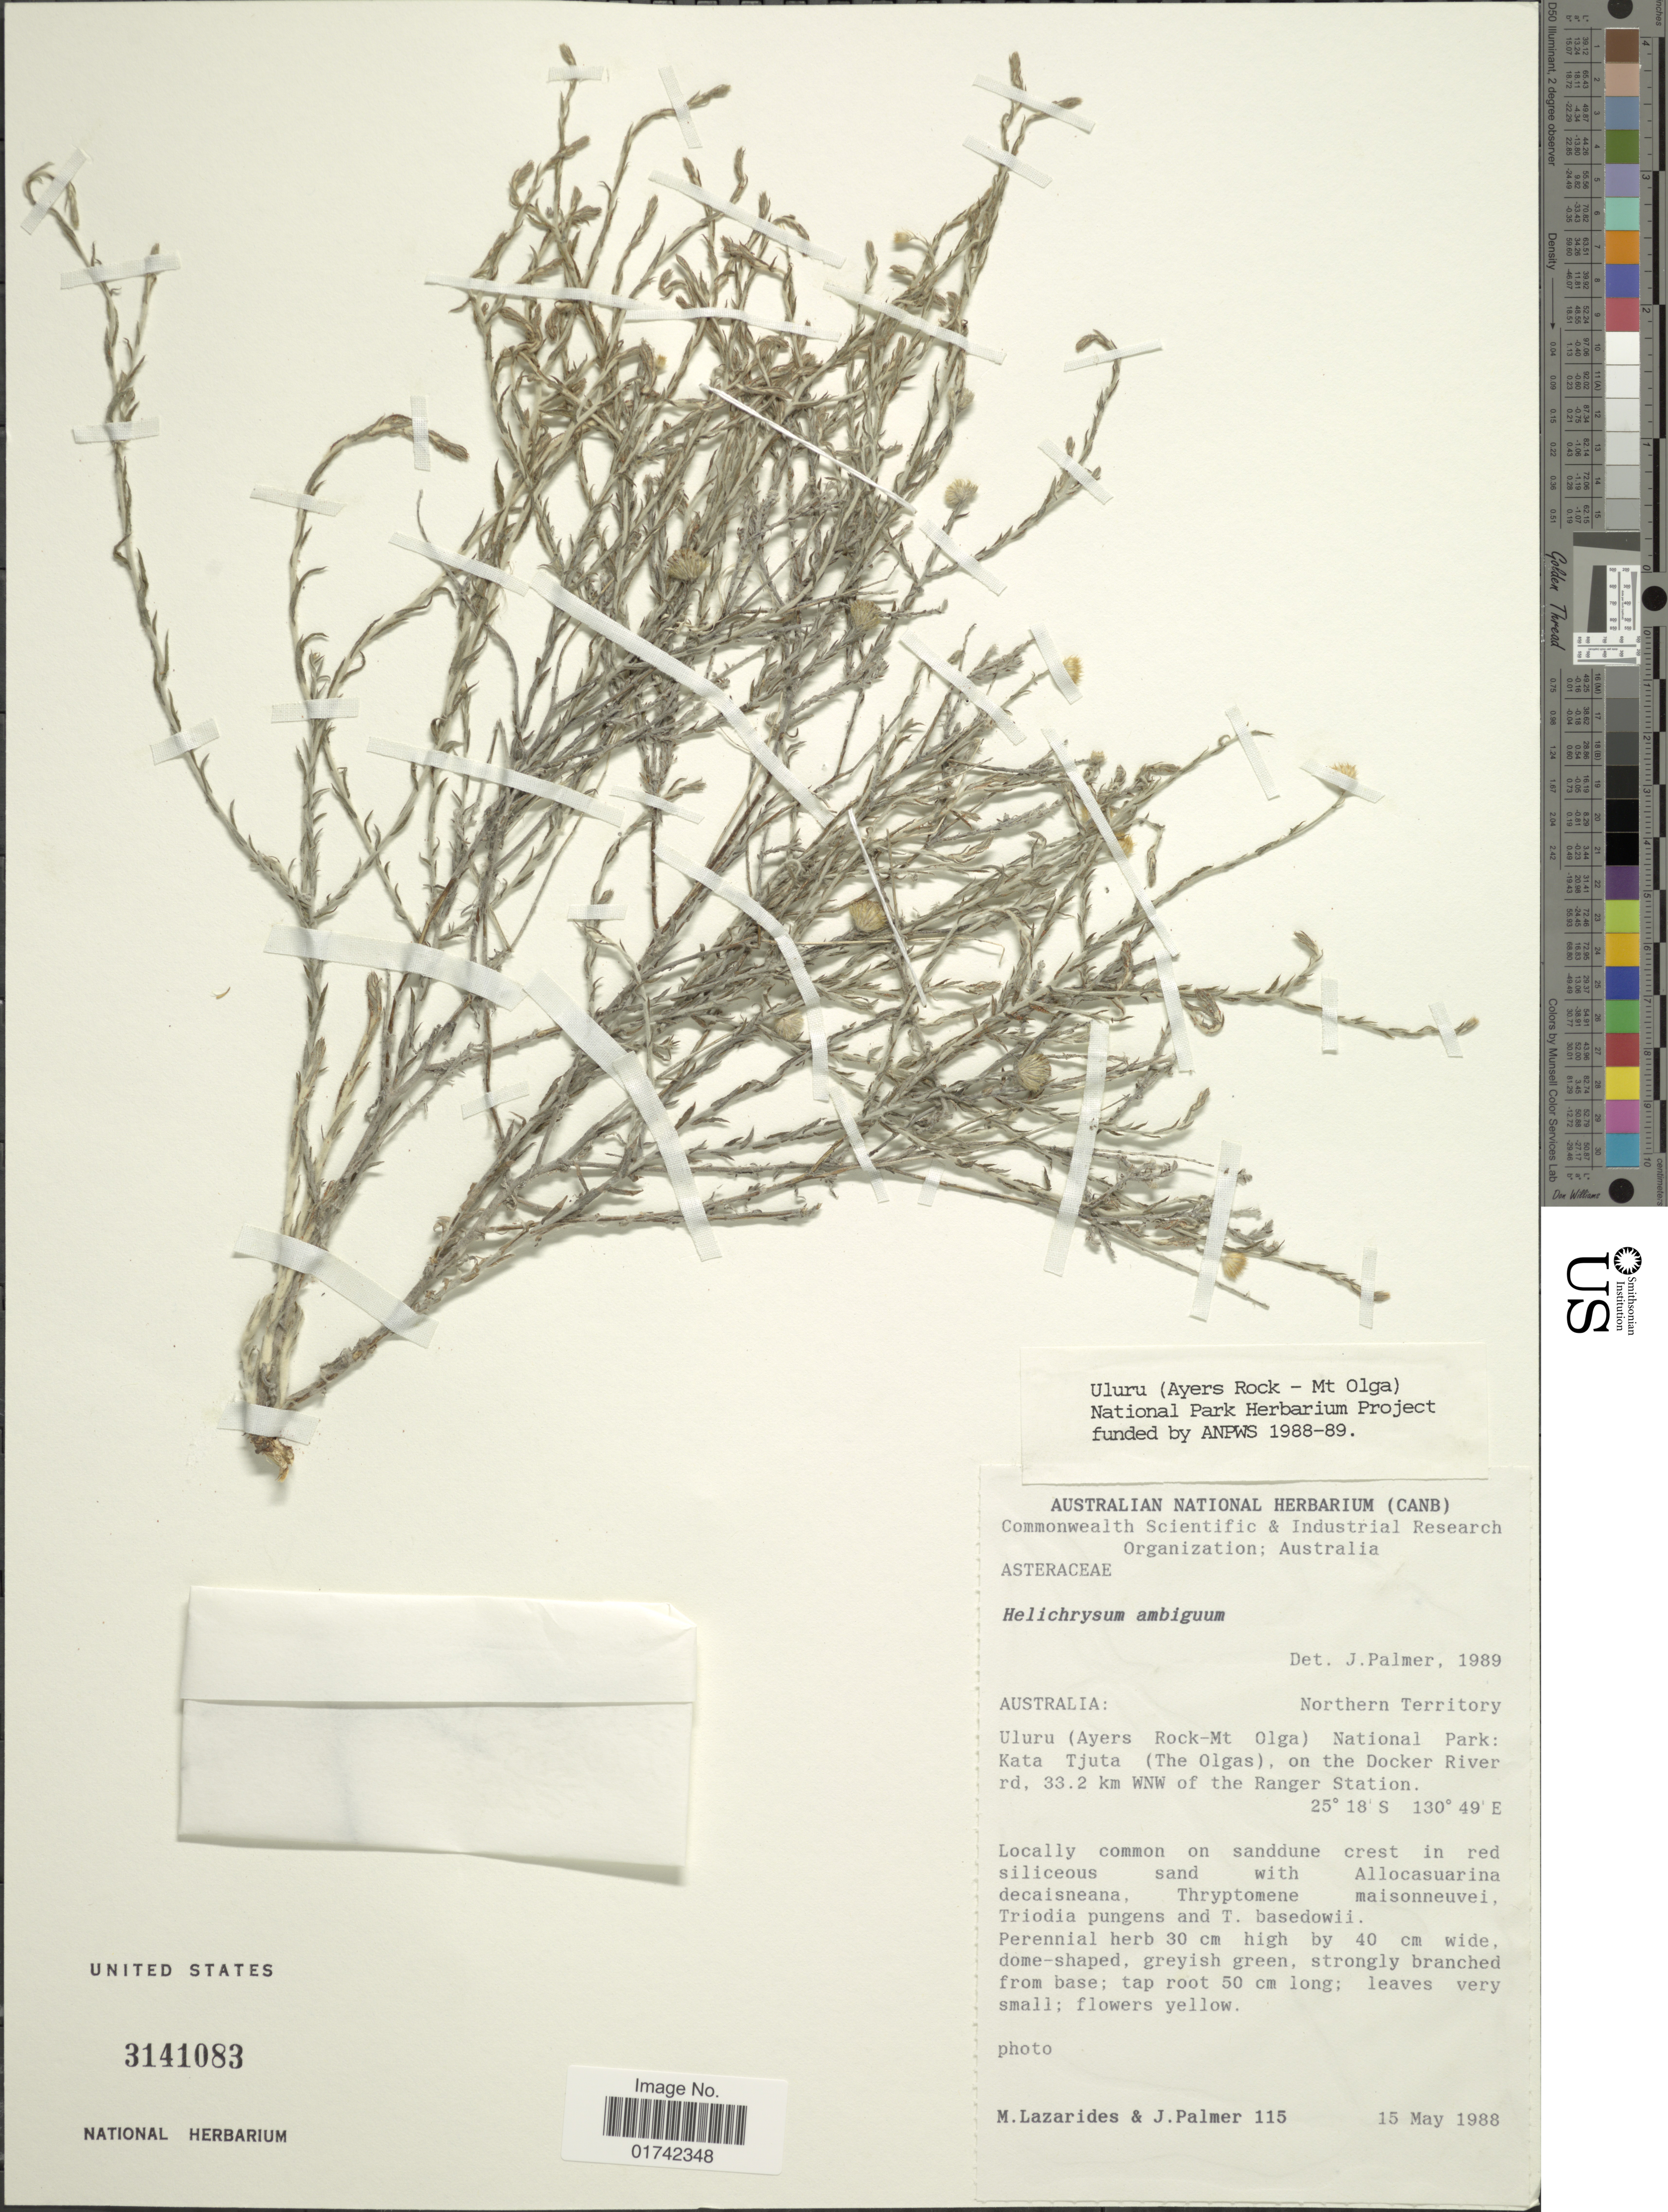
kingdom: Plantae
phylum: Tracheophyta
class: Magnoliopsida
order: Asterales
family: Asteraceae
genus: Helichrysum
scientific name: Helichrysum ambiguum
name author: Turcz.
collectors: M. Lazarides & J. Palmer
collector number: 115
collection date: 1988-05-15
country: Australia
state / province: Northern Territory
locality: Uluru 9Ayers Rock-Mt Olga) National Park, Kata Tjuta (The Olgas), on the Docker River rd, 33.2 km WNW of the Ranger Station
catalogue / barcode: US 3141083